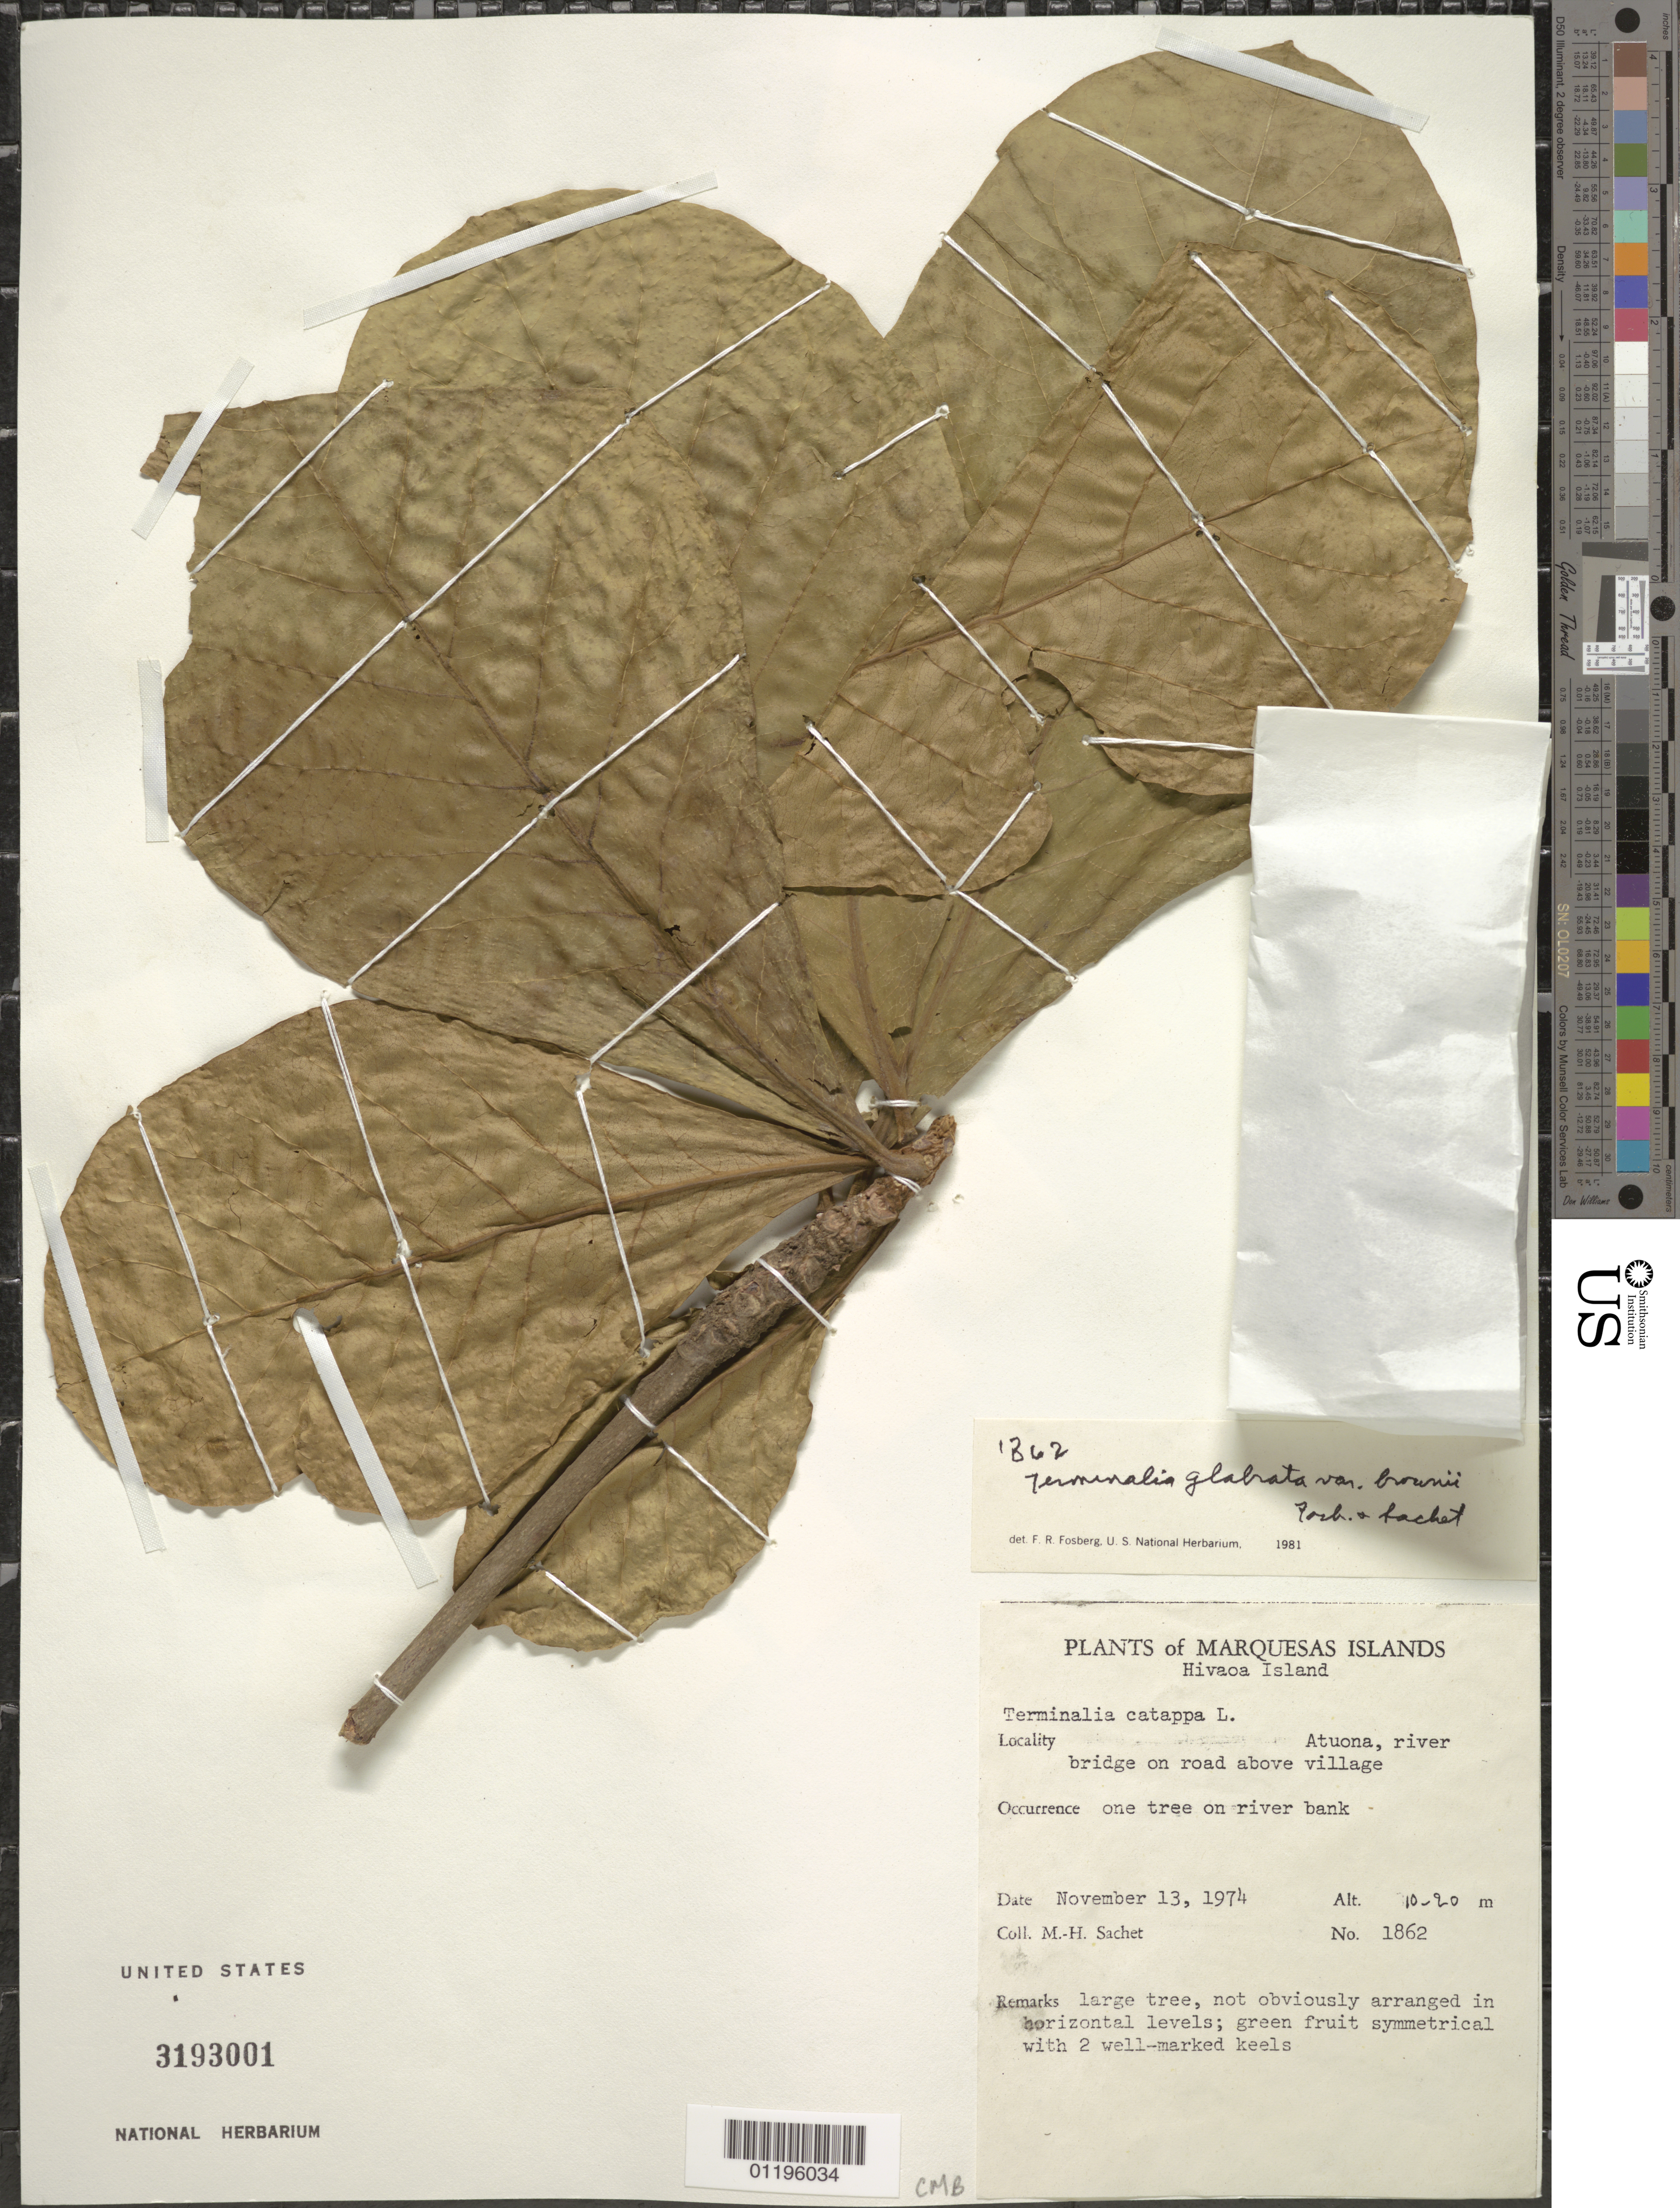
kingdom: Plantae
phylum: Tracheophyta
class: Magnoliopsida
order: Myrtales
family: Combretaceae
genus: Terminalia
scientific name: Terminalia glabrata var. brownii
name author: Fosberg & Sachet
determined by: Wagner, W. L., (BOT), Smithsonian Institution - National Museum of Natural History (UNITED STATES)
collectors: M.-H. Sachet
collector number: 1862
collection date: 1974-11-13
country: French Polynesia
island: Hiva Oa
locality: Atuona, river bridge on road above village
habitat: On river bank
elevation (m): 10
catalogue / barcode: US 3193001